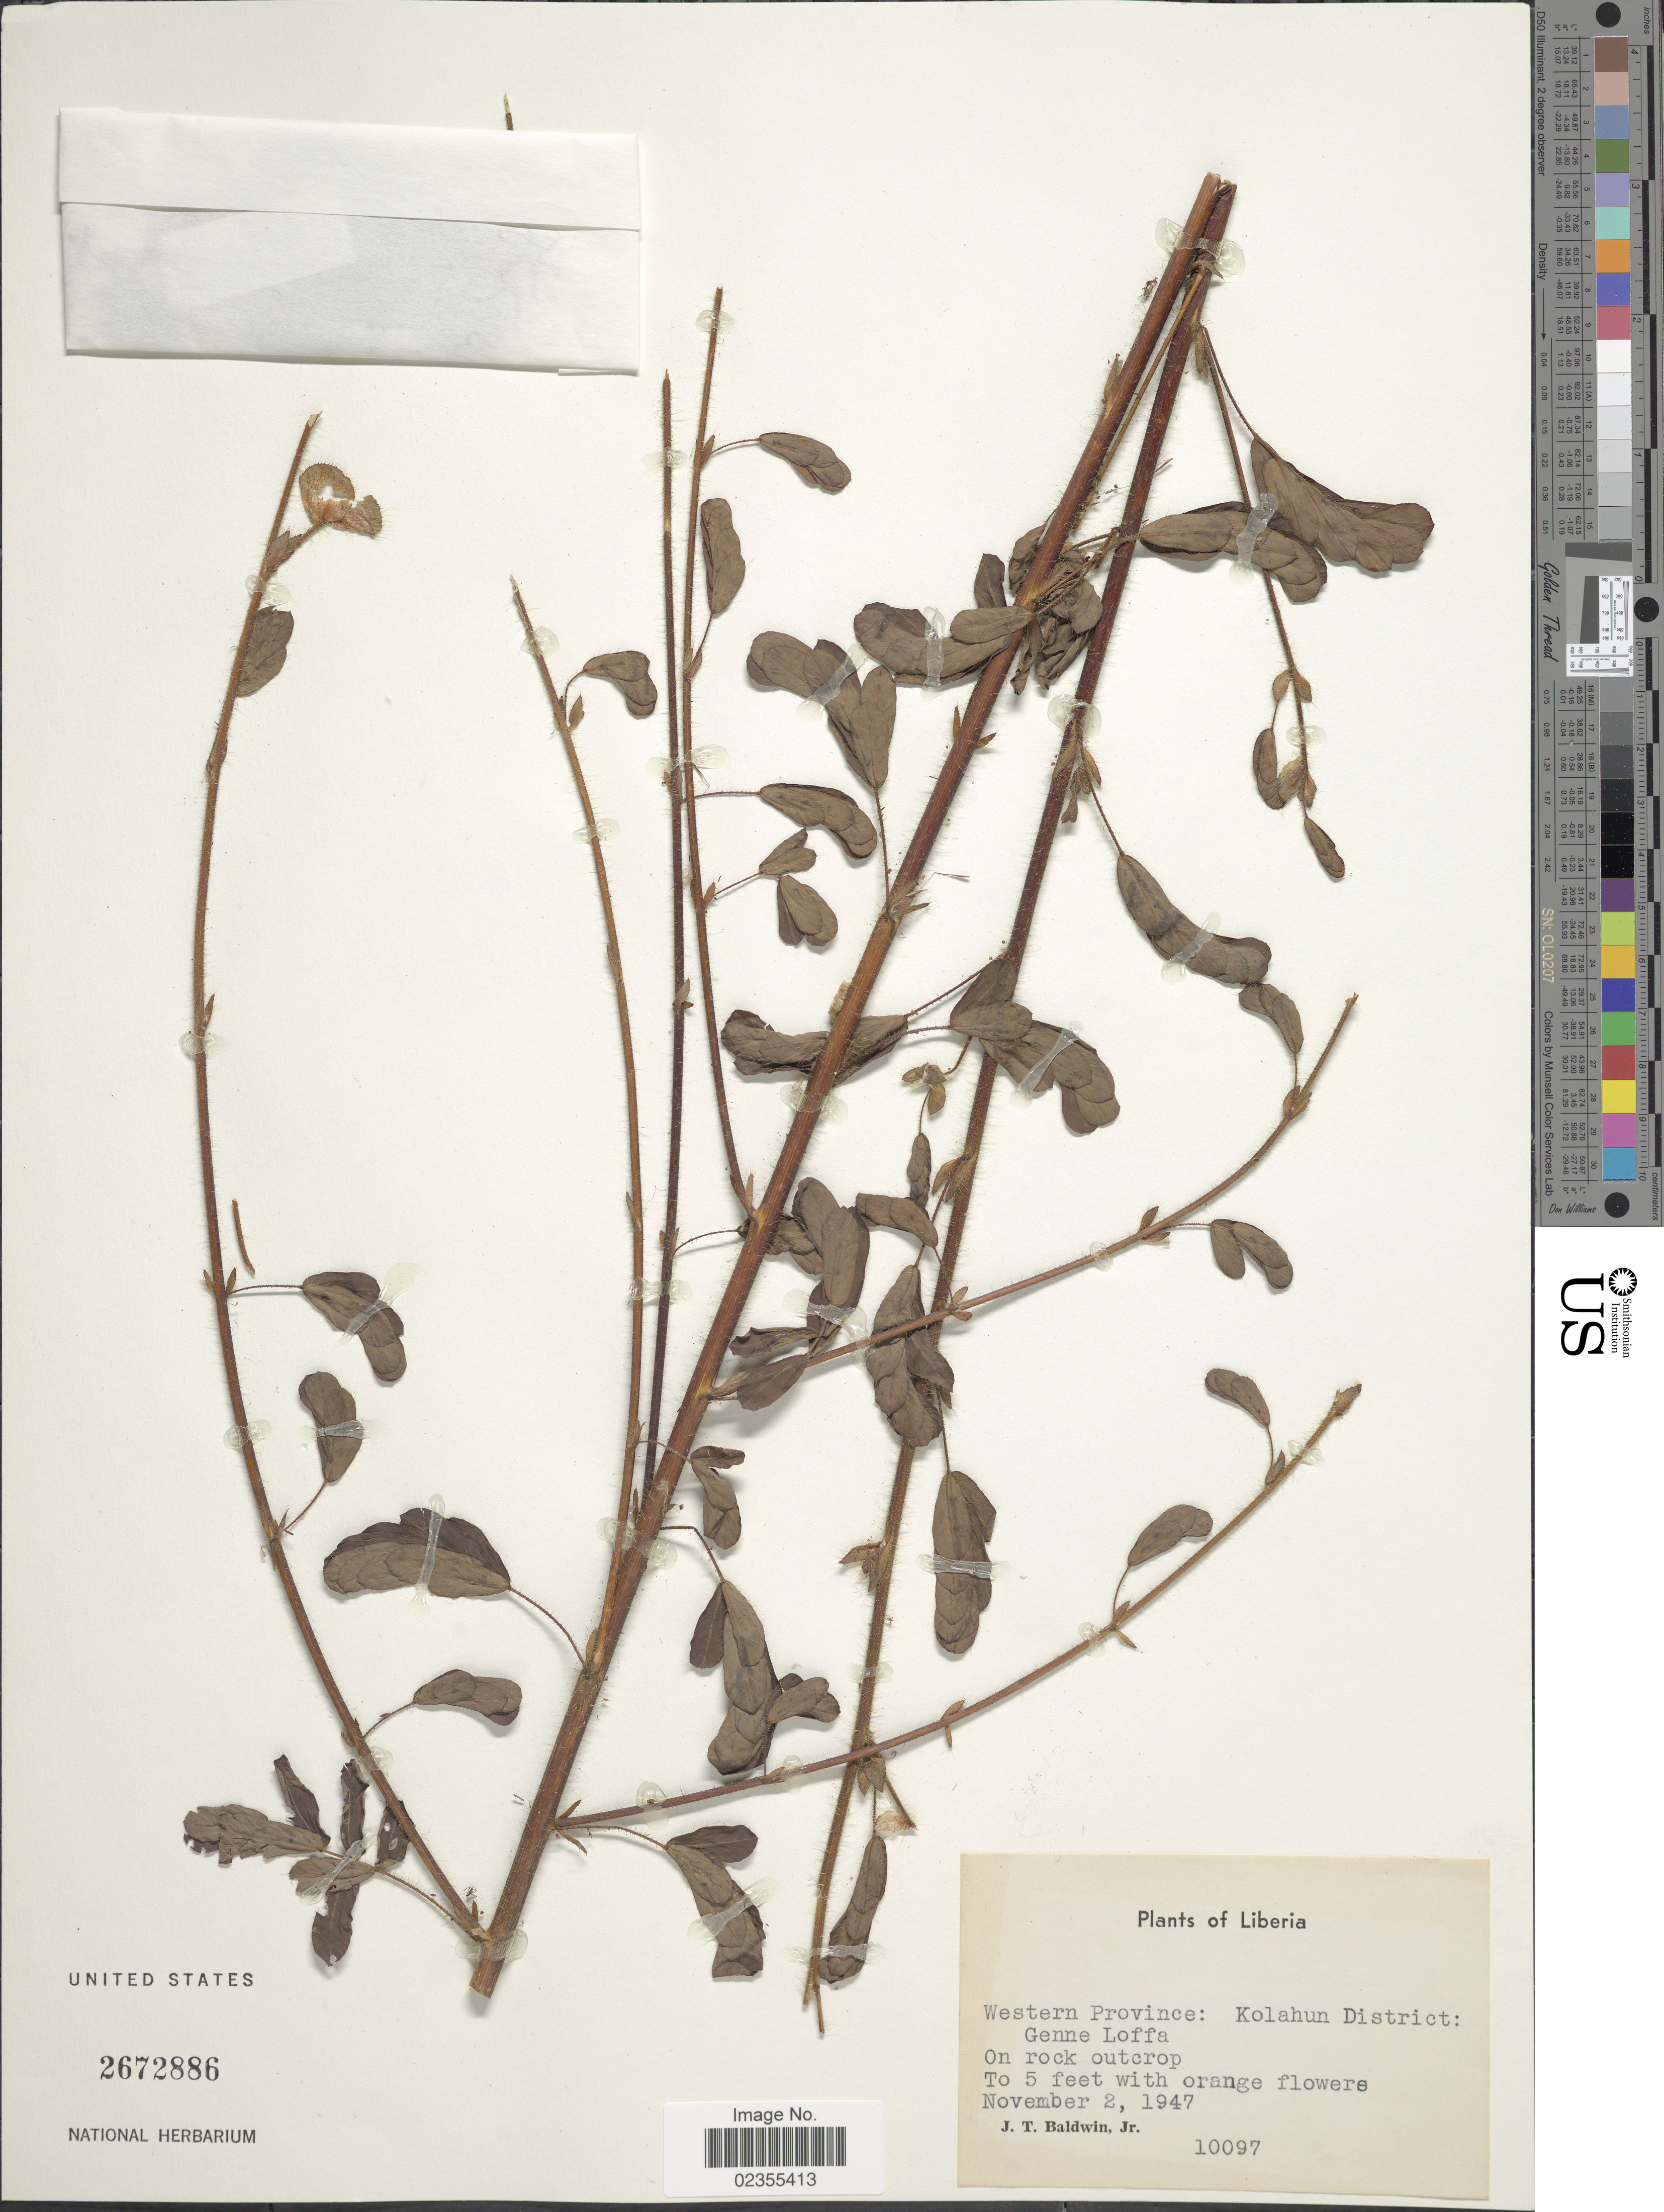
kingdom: Plantae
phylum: Tracheophyta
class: Magnoliopsida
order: Fabales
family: Fabaceae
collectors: J. T. Baldwin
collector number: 10097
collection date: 1947-11-02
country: Liberia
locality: Western Province: Kolahun District, Genne Loffa, On rock outcrop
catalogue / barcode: US 2672886